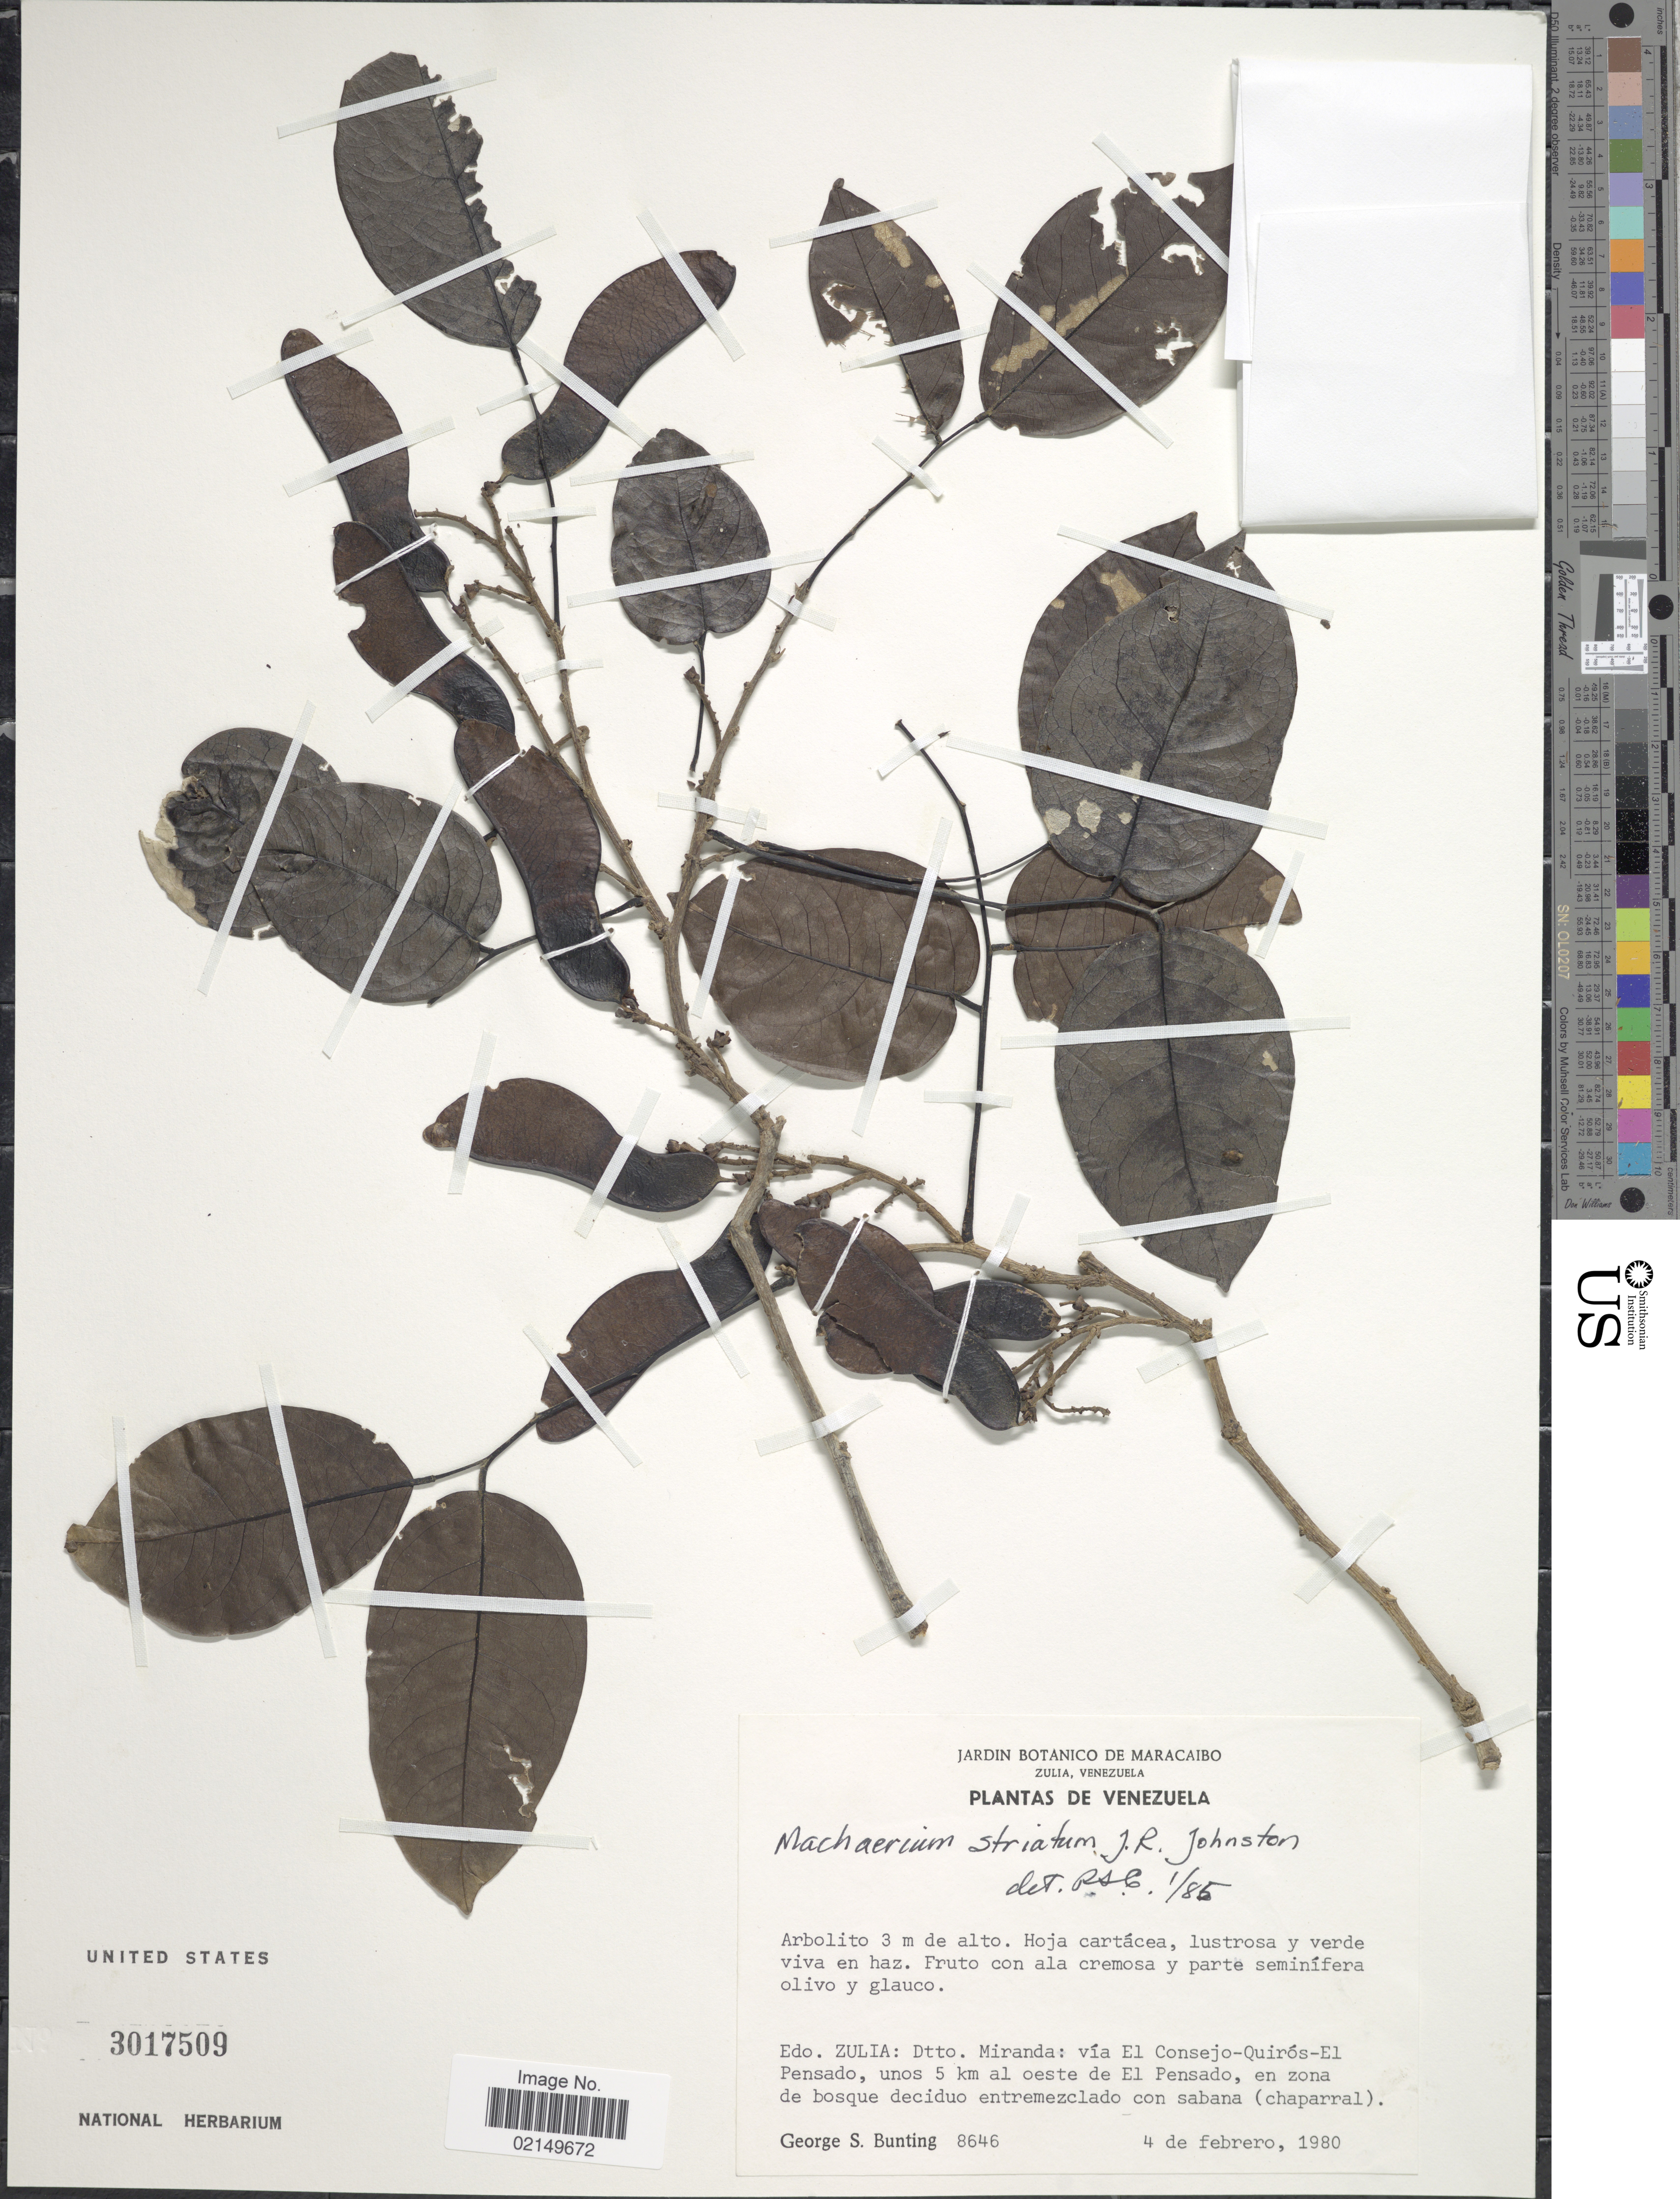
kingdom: Plantae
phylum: Tracheophyta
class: Magnoliopsida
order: Fabales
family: Fabaceae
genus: Machaerium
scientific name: Machaerium striatum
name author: J.R. Johnst.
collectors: G. S. Bunting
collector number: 8646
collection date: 1980-02-04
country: Venezuela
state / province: Zulia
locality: Edo. Zulia: Dtto. Miranda: via El Consejo-Quiros-El Pensado, unos 5 km al oeste de El Pensado, en zona de bosque deciduo entremezclado con sabana (chaparral)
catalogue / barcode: US 3017509